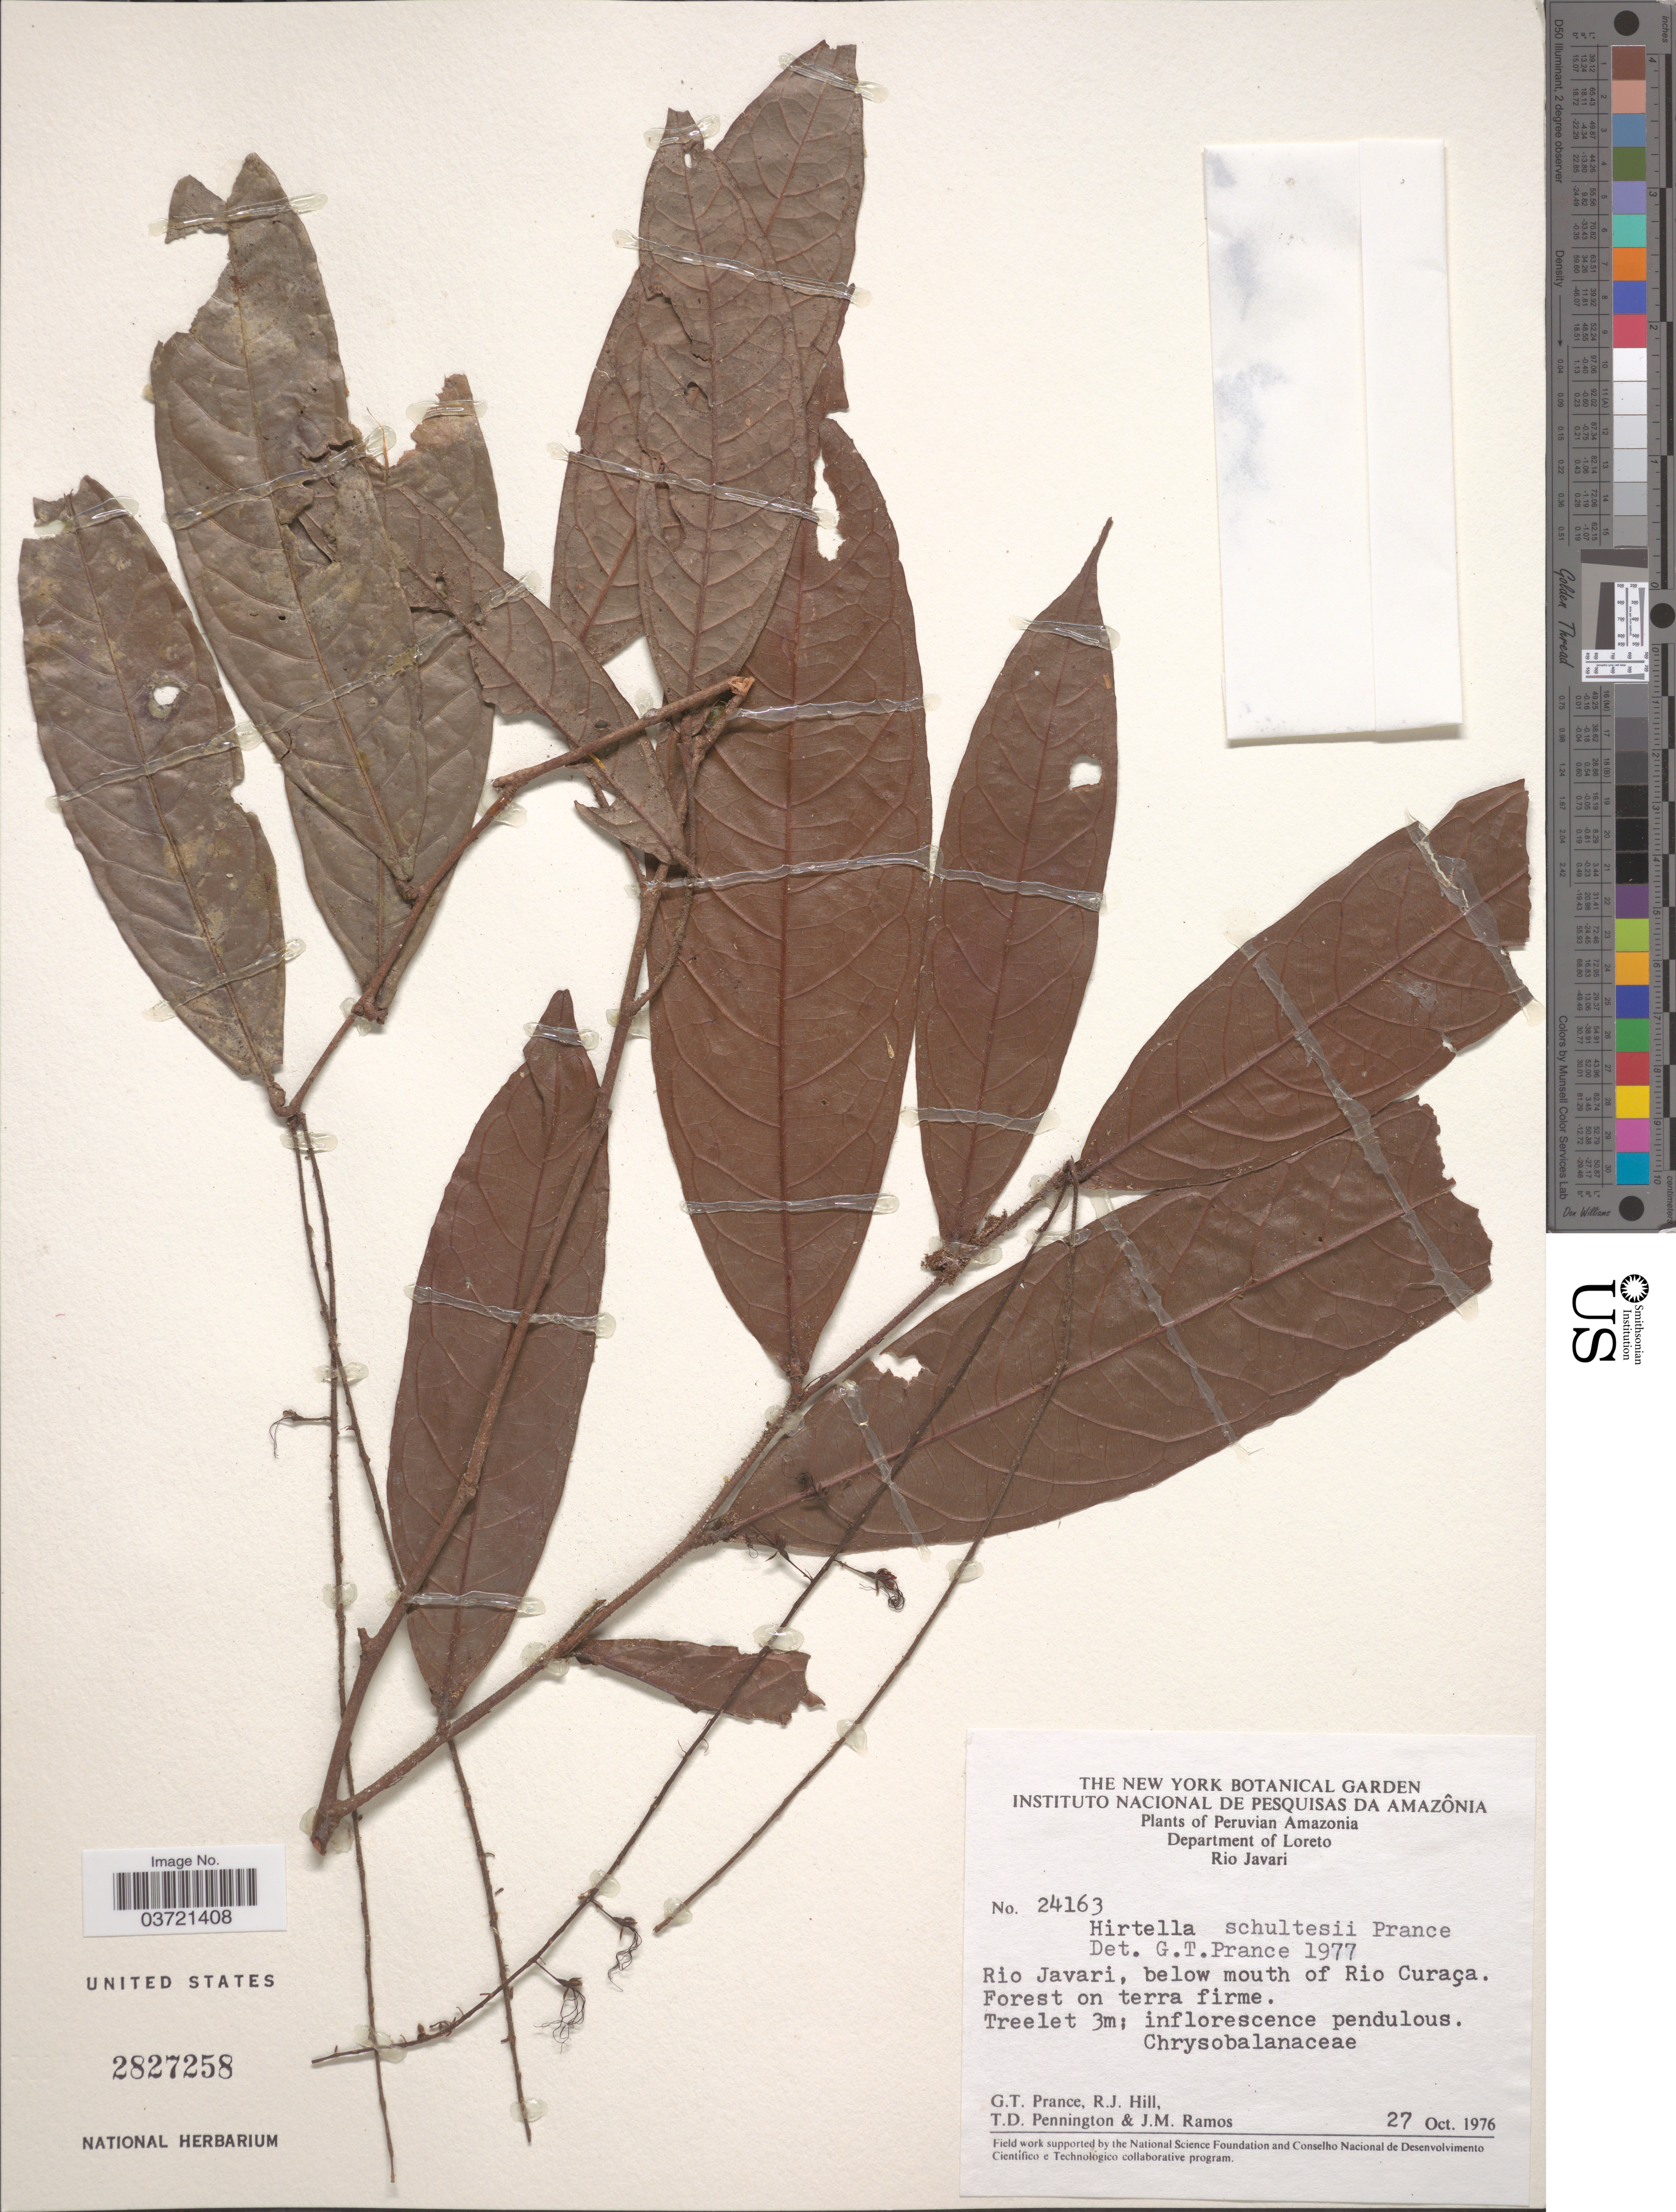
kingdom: Plantae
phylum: Tracheophyta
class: Magnoliopsida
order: Malpighiales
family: Chrysobalanaceae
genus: Hirtella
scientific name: Hirtella schultesii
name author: Prance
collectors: G. T. Prance, R. J. Hill, T. D. Pennington & J. M. Ramos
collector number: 24163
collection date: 1976-10-27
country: Peru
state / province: Loreto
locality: Peruvian Amazonia. Department of Loreto. Rio Javari. Rio Javari, below mouth of Rio Curaça.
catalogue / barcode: US 2827258